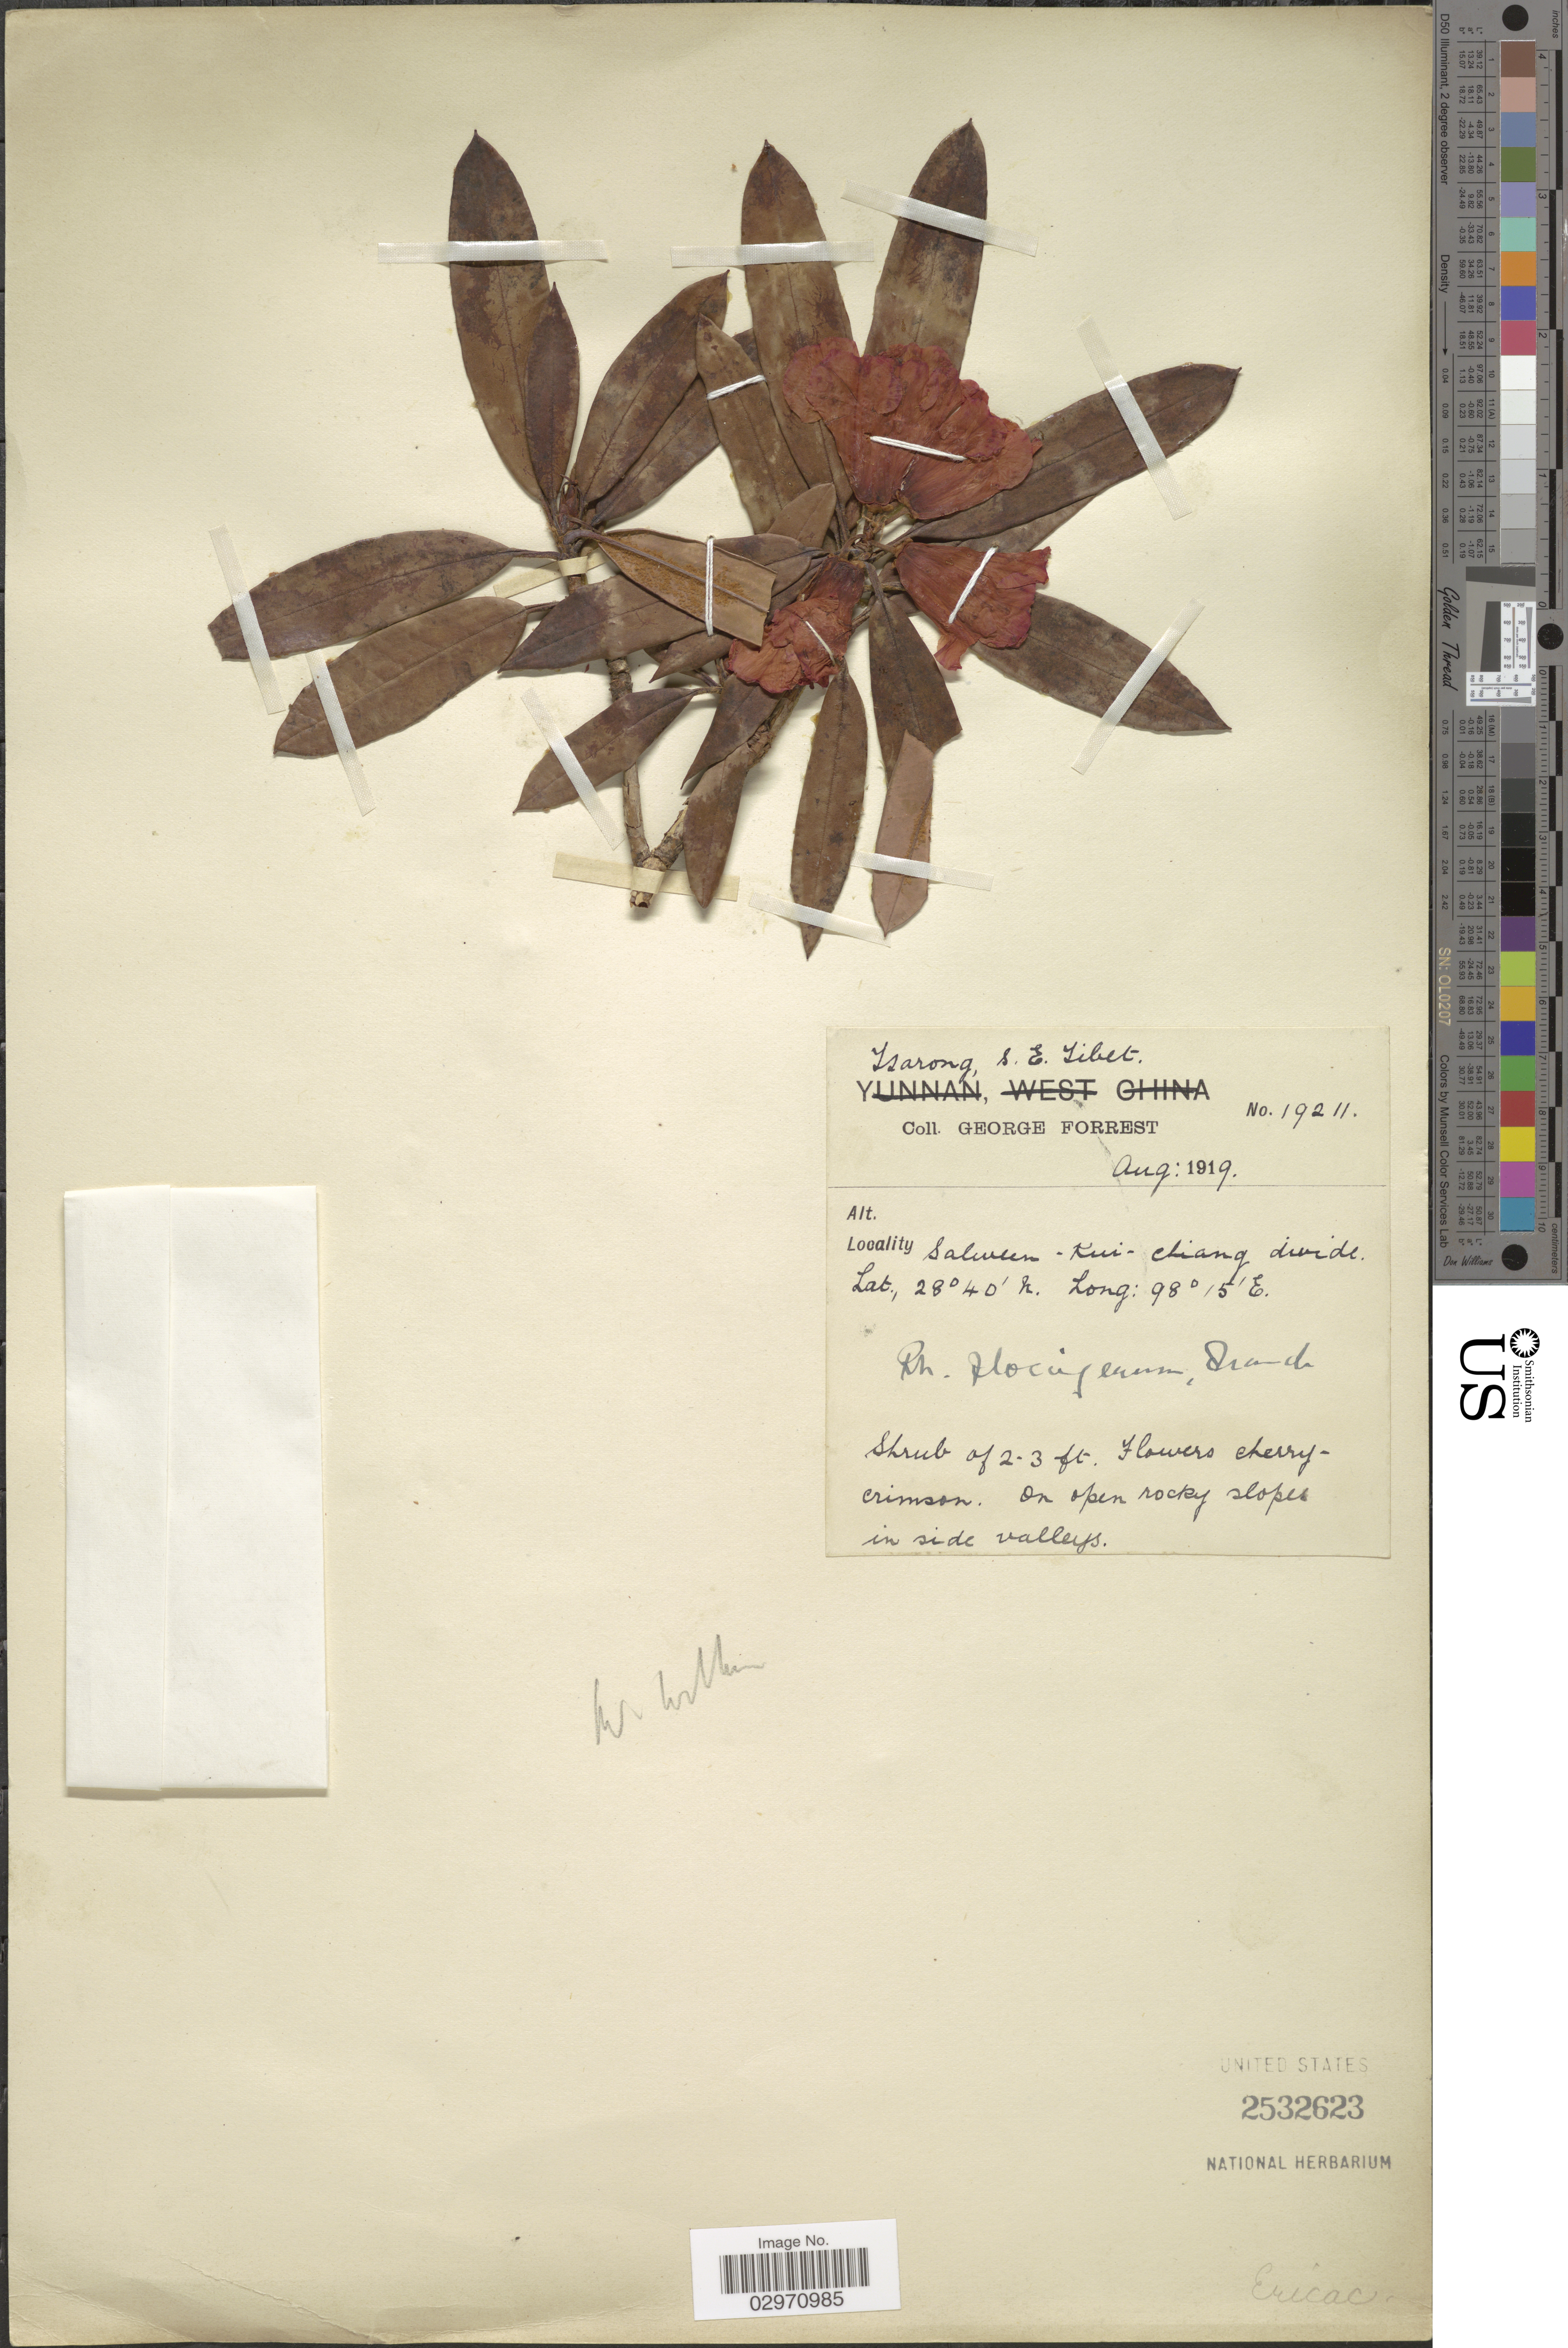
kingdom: Plantae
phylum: Tracheophyta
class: Magnoliopsida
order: Ericales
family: Ericaceae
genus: Rhododendron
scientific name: Rhododendron floccigerum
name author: Franch.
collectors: G. Forrest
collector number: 19211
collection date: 1919-08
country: China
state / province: Xizang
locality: Tsarong, S.E. Tibet. Salween-Kui-Chiang divide.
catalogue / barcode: US 2532623